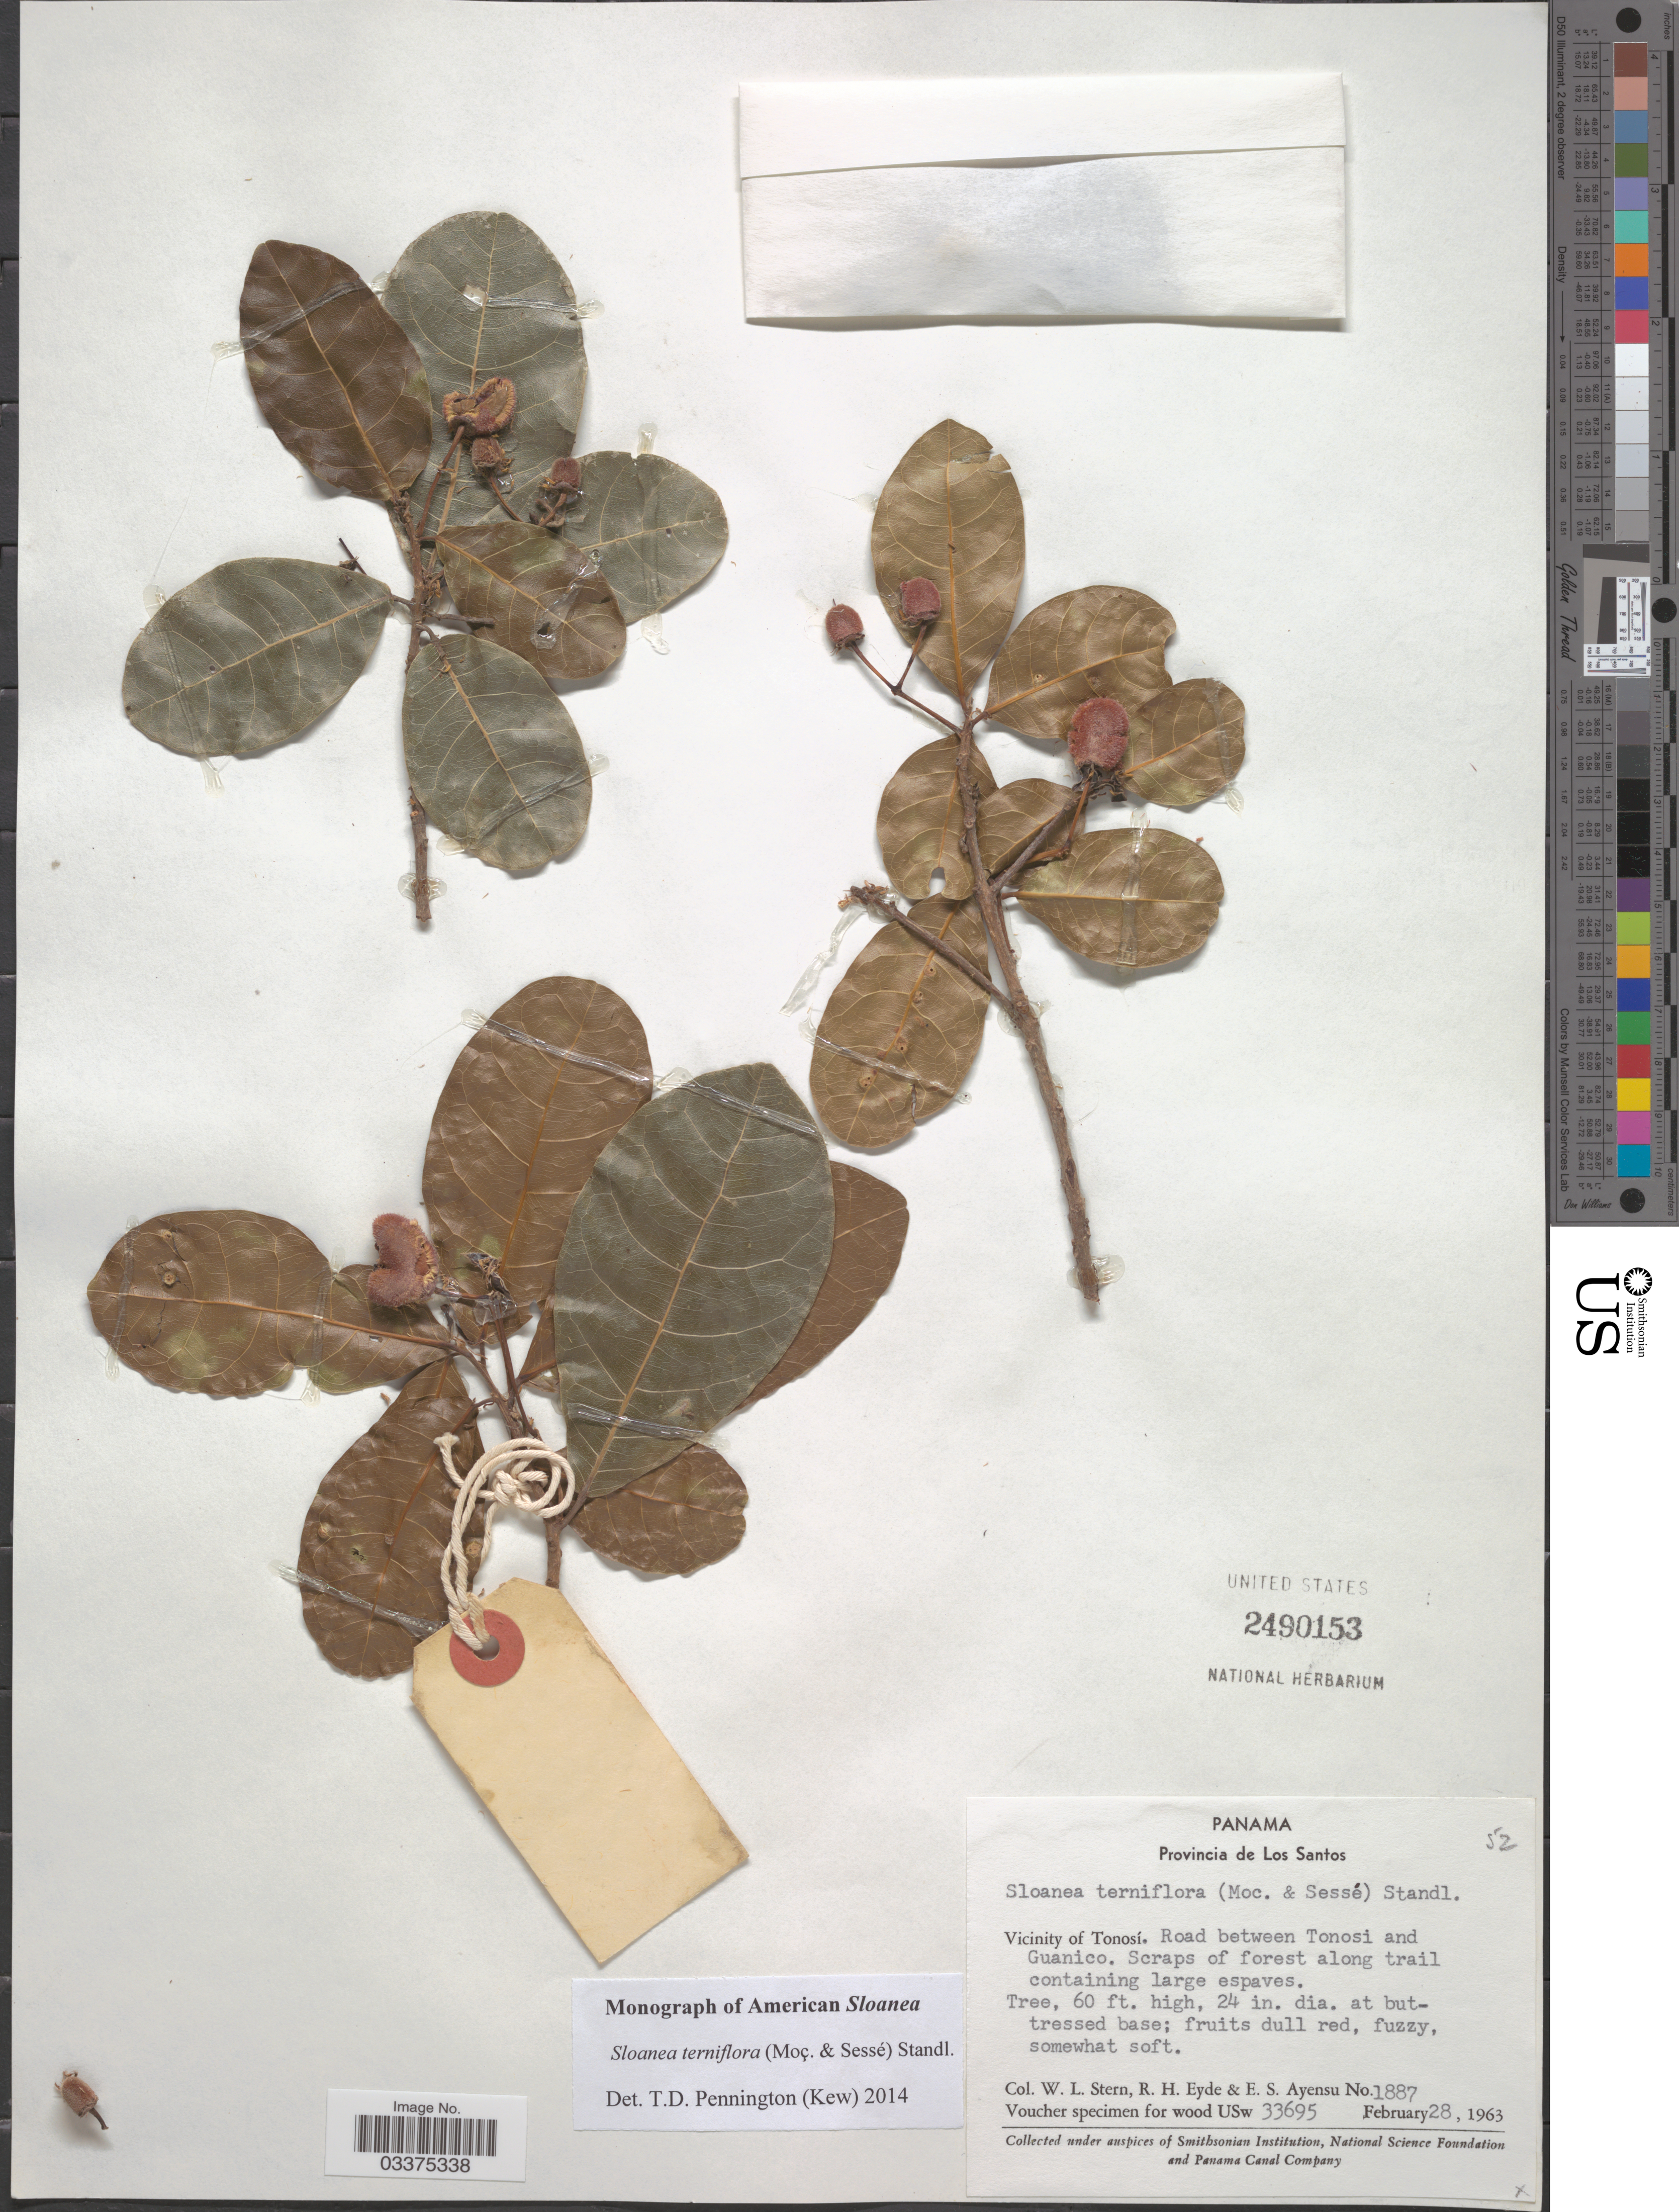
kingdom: Plantae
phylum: Tracheophyta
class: Magnoliopsida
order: Oxalidales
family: Elaeocarpaceae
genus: Sloanea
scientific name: Sloanea terniflora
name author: (Moc. & Sessé ex DC.) Standl.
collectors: W. L. Stern, R. H. Eyde & E. S. Ayensu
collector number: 1887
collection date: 1963-02-28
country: Panama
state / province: Los Santos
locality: Vicinity of Tonosí. Road between Tonosi and Guanico.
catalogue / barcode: US 2490153